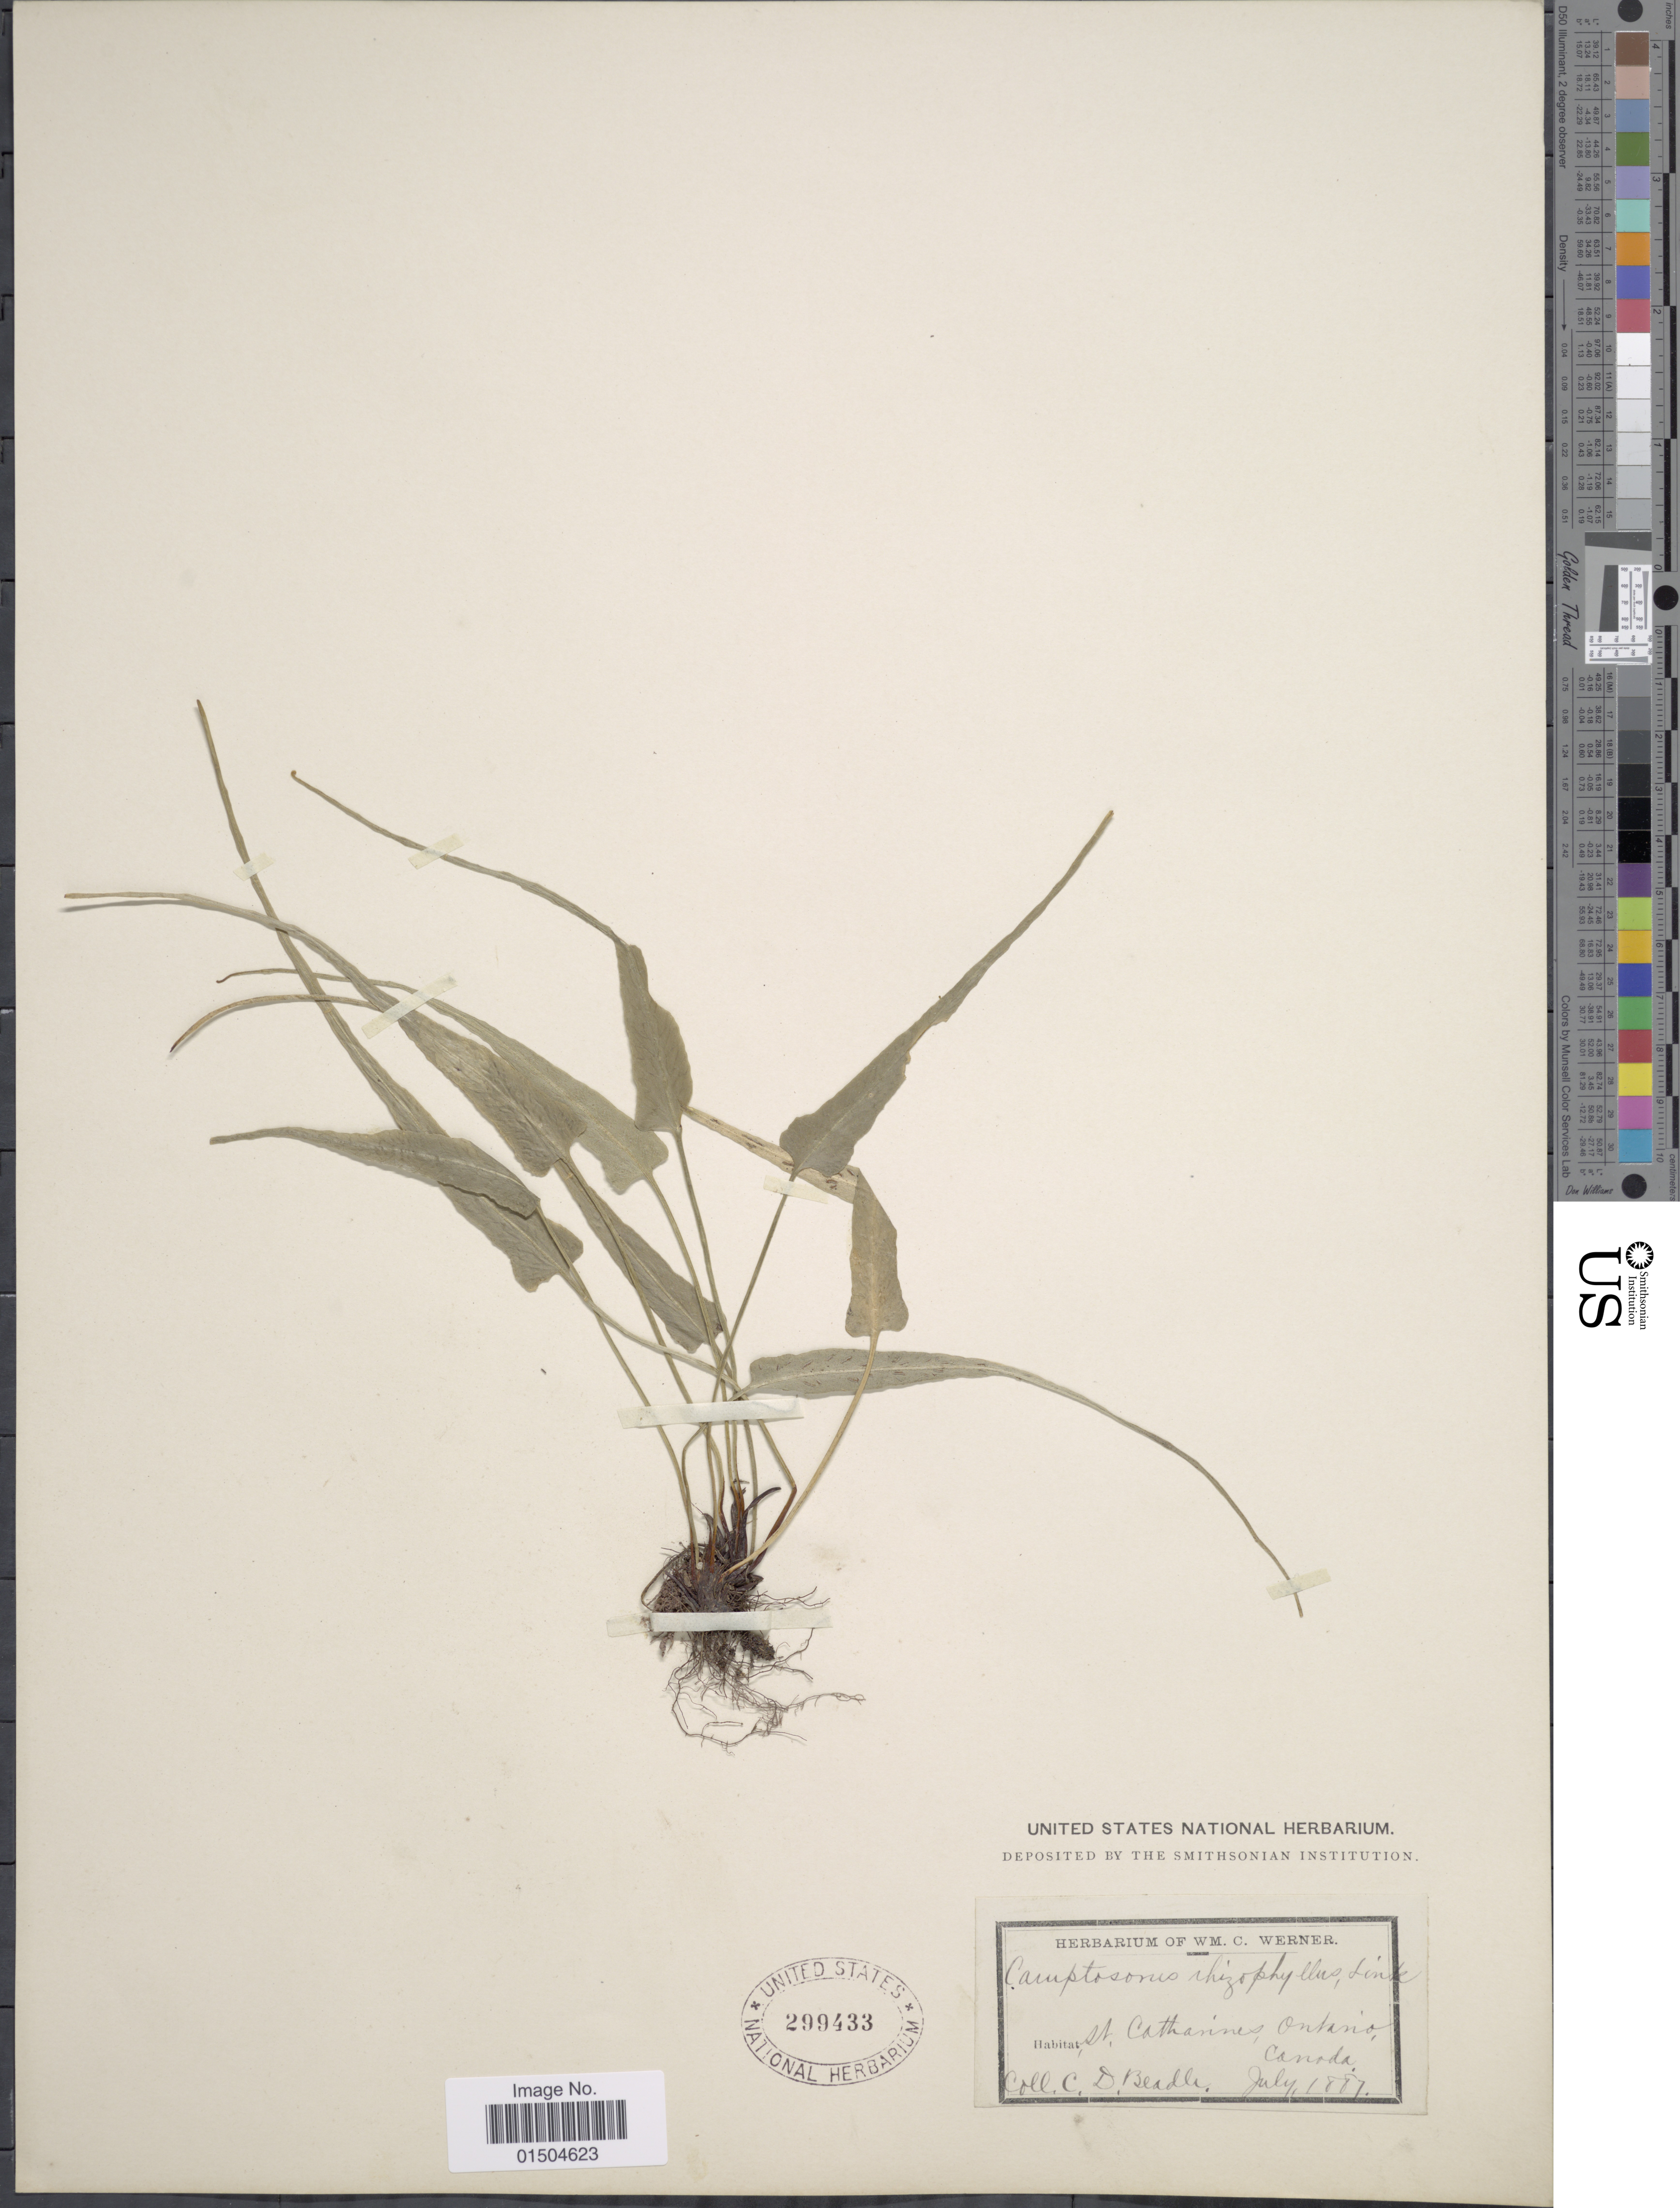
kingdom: Plantae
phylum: Tracheophyta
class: Polypodiopsida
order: Polypodiales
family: Aspleniaceae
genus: Asplenium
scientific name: Asplenium rhizophyllum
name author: L.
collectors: C. Beadle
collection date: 1887-07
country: Canada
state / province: Ontario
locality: St. Catharines.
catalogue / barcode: US 299433